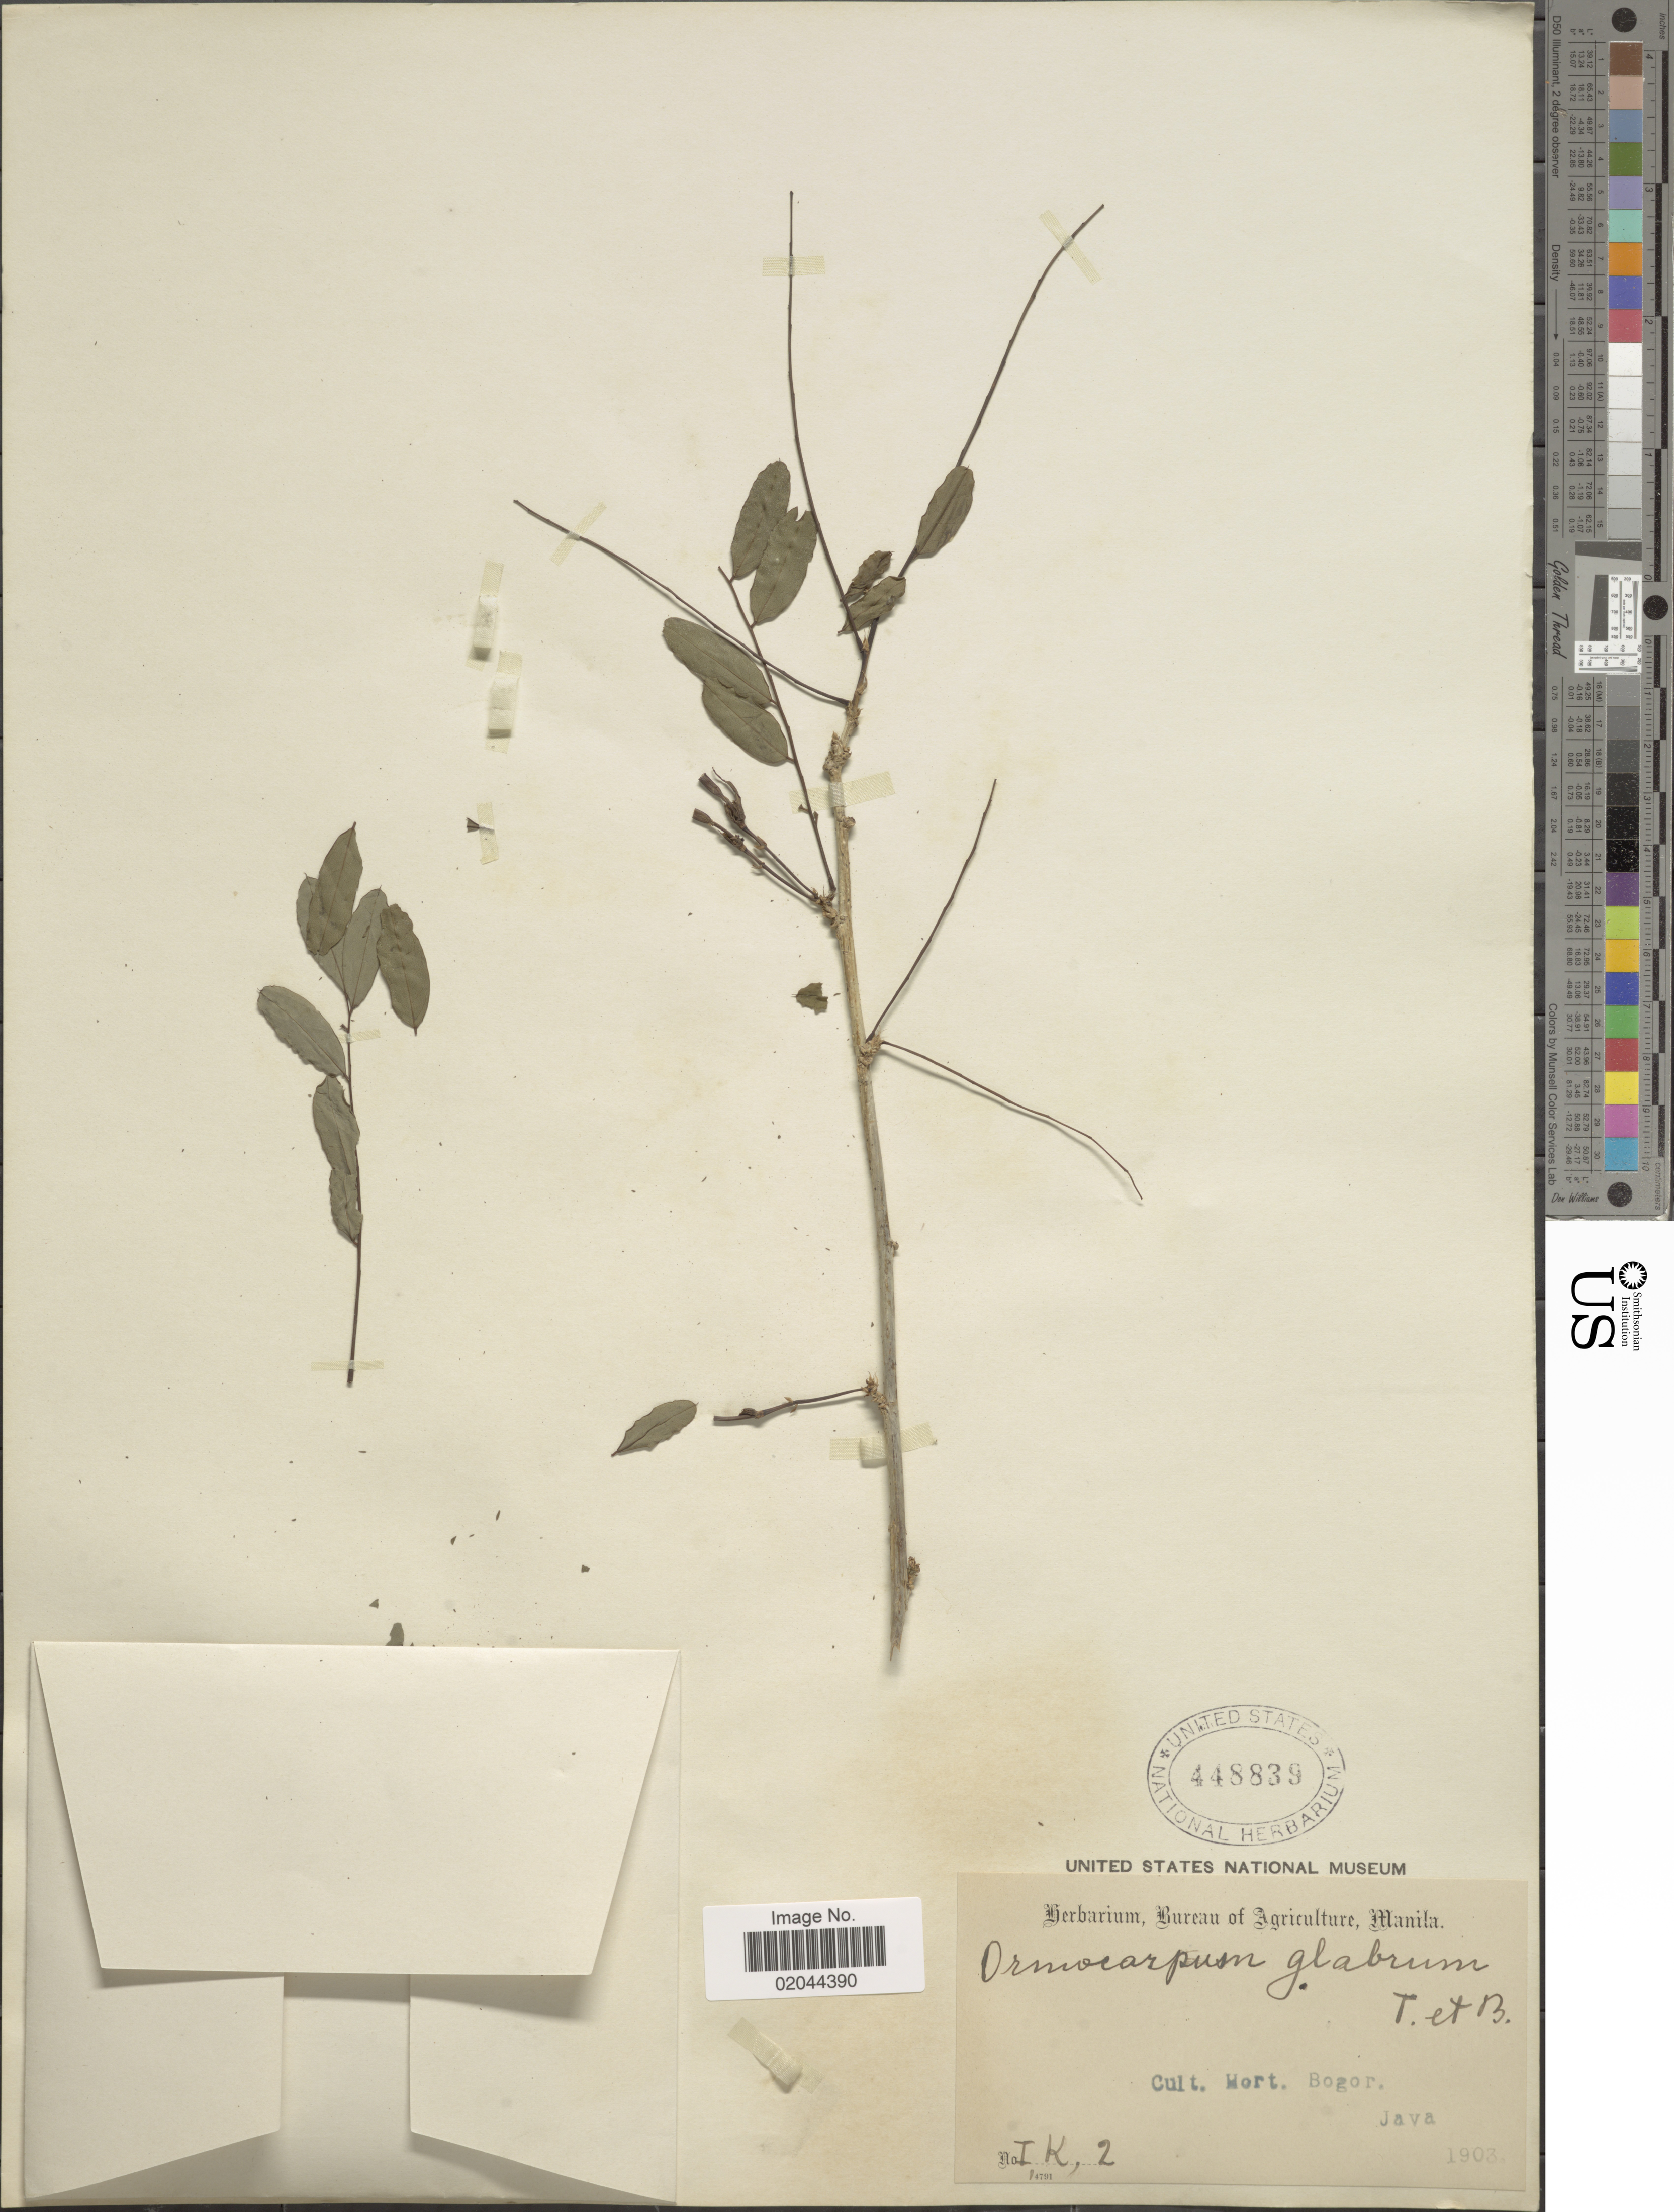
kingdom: Plantae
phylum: Tracheophyta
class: Magnoliopsida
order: Fabales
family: Fabaceae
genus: Ormocarpum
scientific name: Ormocarpum orientale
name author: (Spreng.) Merr.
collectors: ex Herb. Bur. Agric. Manila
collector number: IK2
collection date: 1903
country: Indonesia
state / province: Java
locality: Cult. Hort. Bogor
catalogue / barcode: US 448839